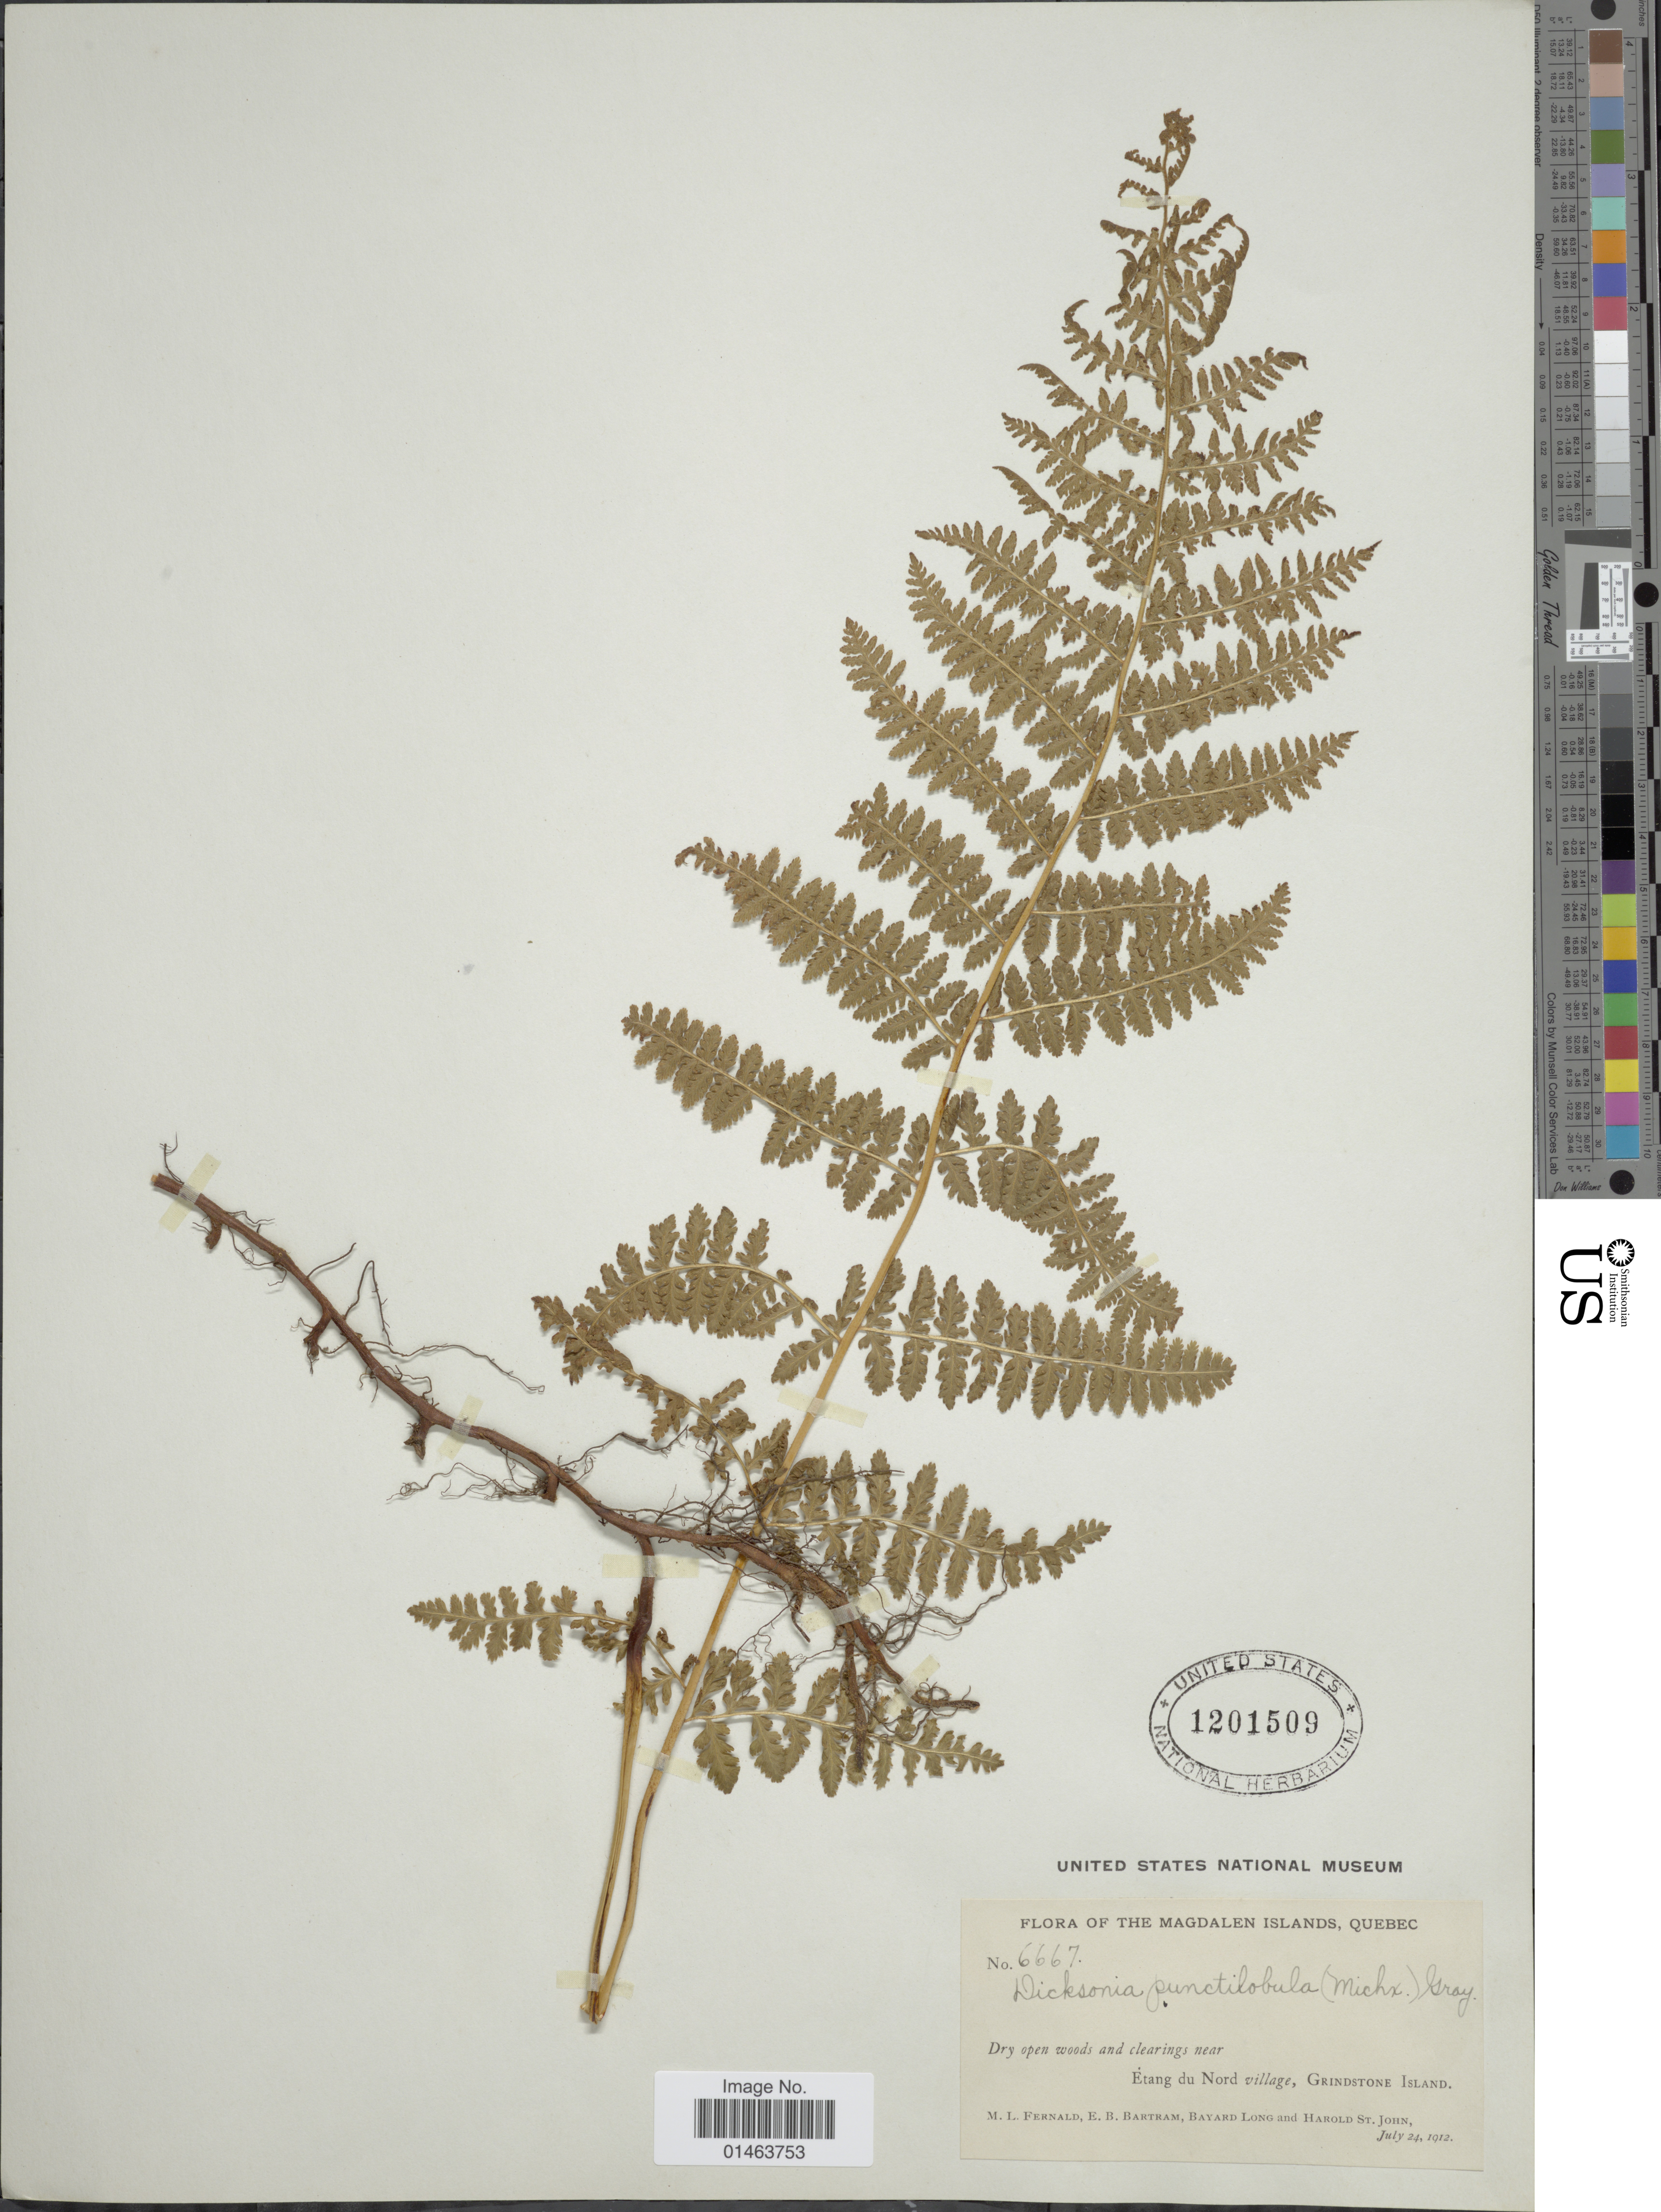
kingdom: Plantae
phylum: Tracheophyta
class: Polypodiopsida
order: Polypodiales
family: Dennstaedtiaceae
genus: Dennstaedtia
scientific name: Dennstaedtia punctilobula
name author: (Michx.) T. Moore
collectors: M. L. Fernald, E. B. Bartram, B. H. Long & H. St. John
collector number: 6667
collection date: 1912-07-24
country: Canada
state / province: Quebec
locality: Magdalen Islands, Etang du Nord village, Grindstone Island.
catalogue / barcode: US 1201509